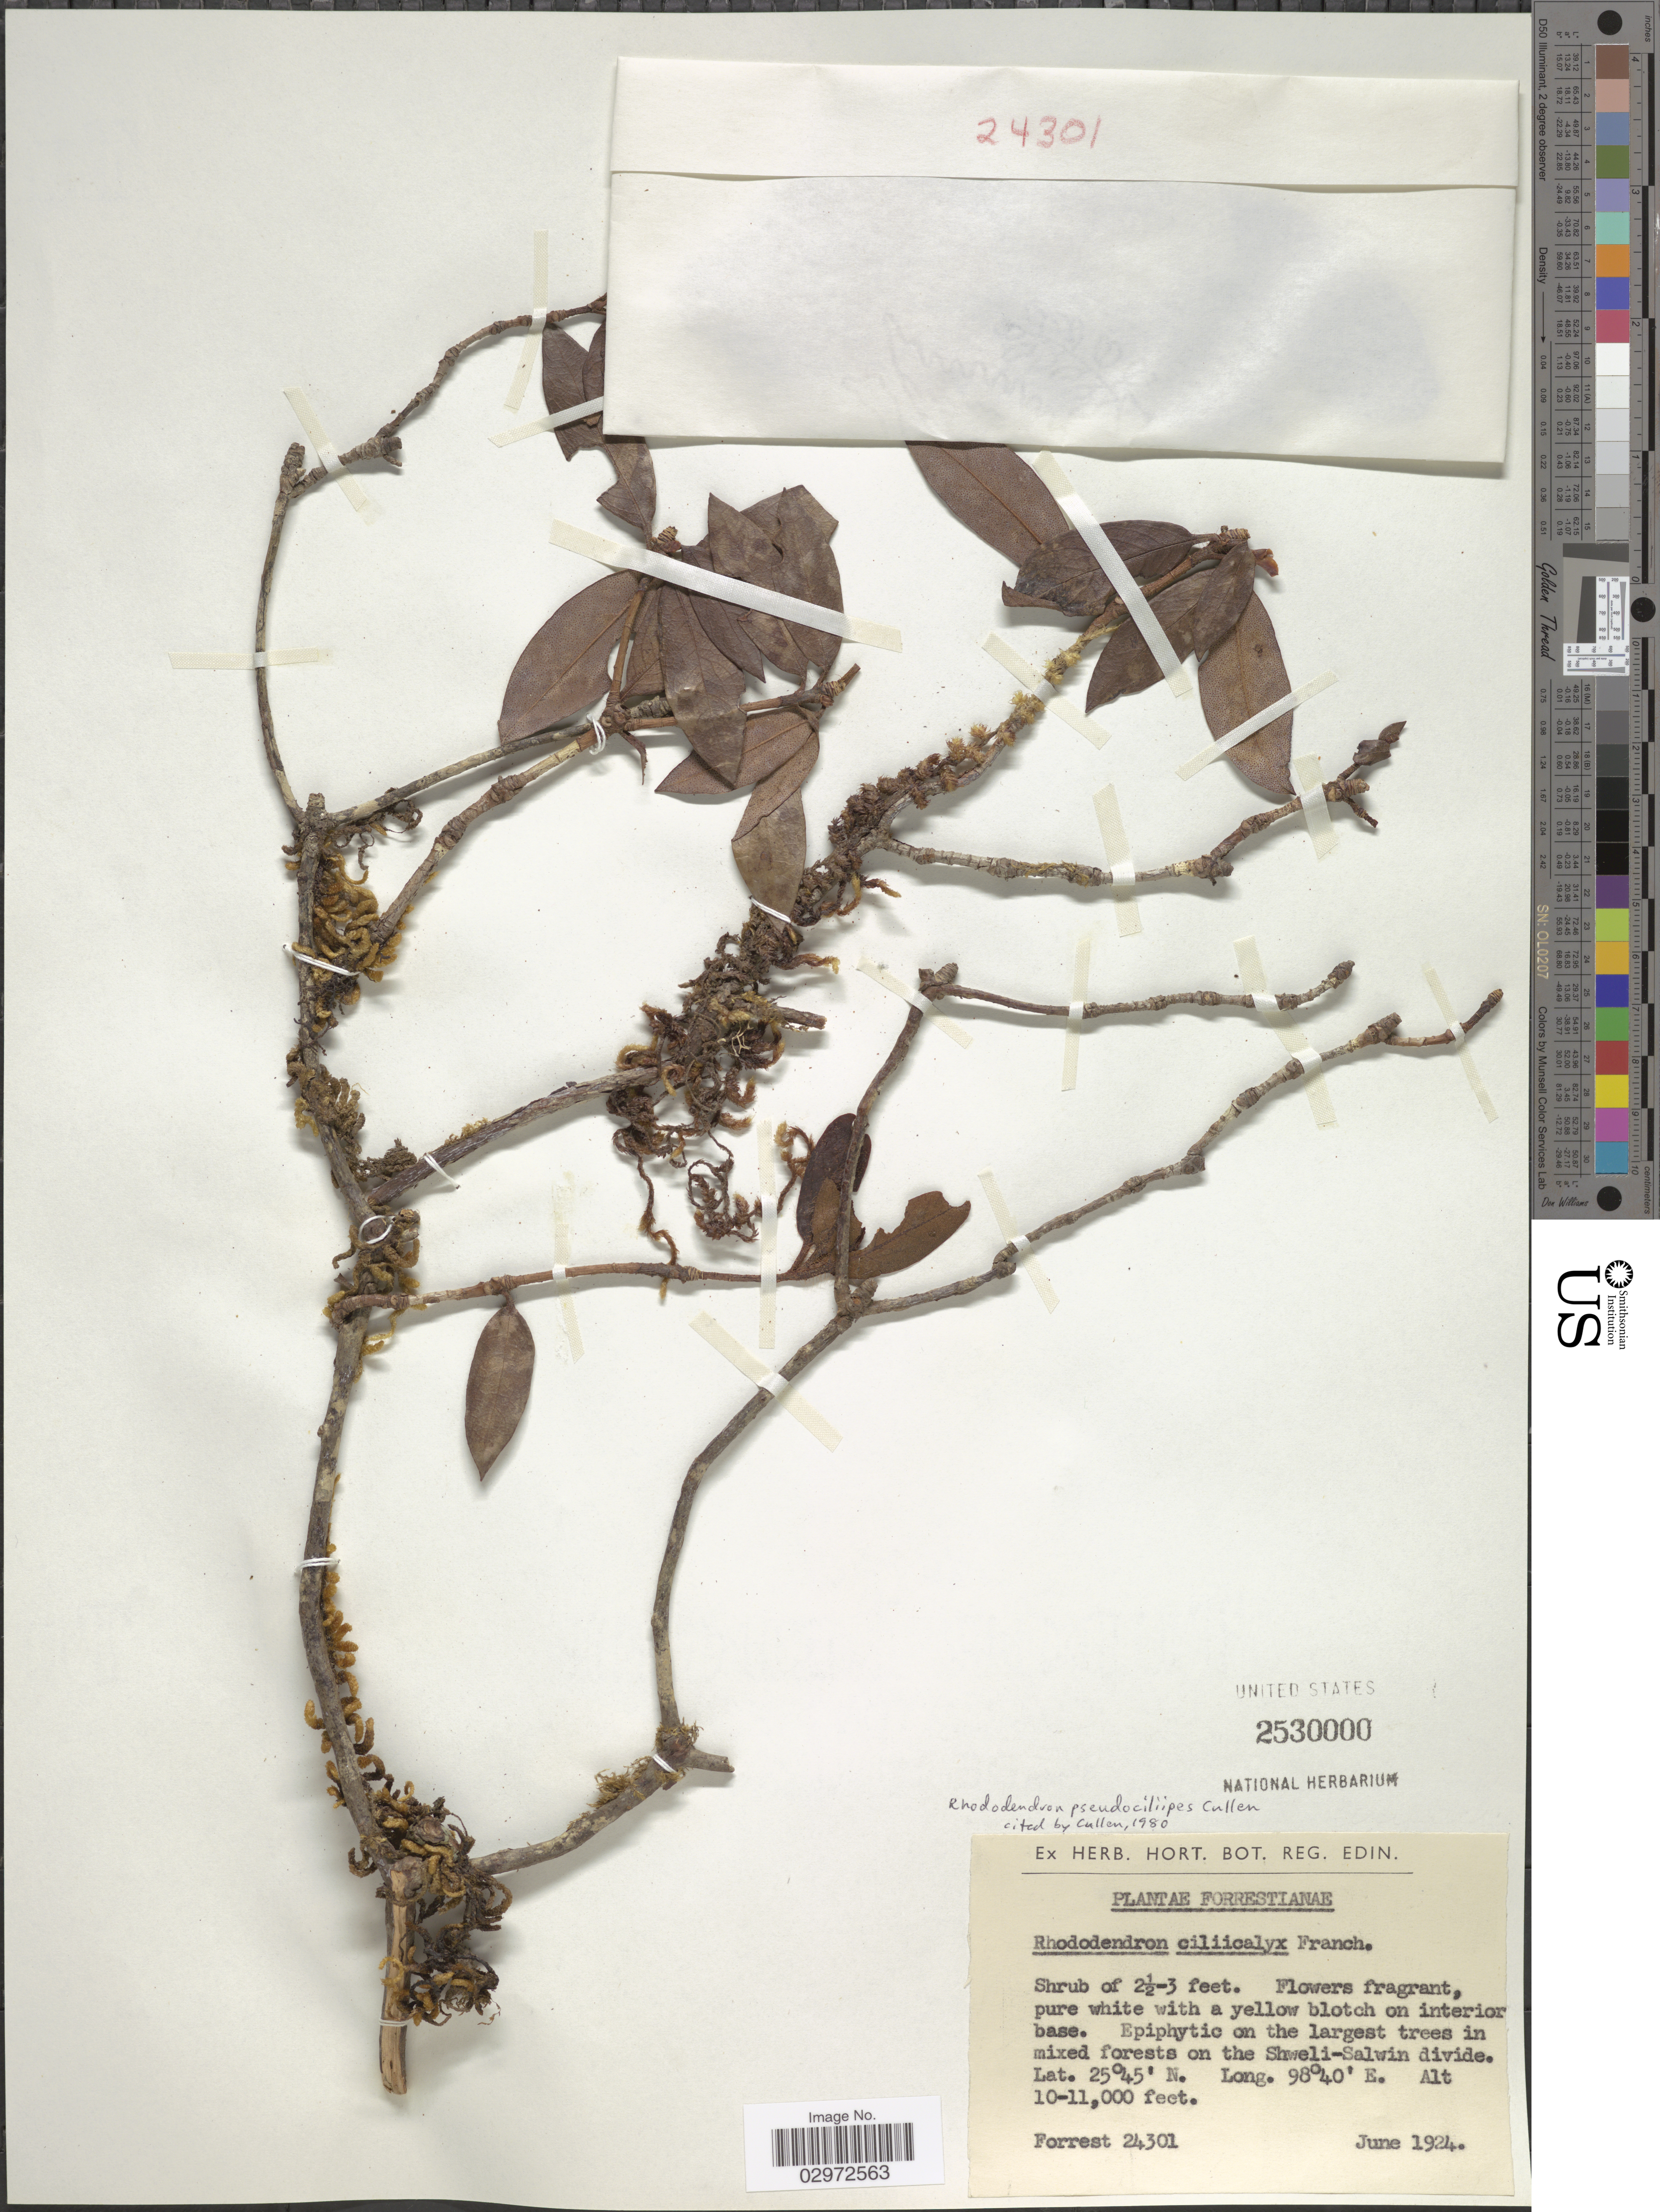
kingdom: Plantae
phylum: Tracheophyta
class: Magnoliopsida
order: Ericales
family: Ericaceae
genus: Rhododendron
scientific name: Rhododendron pseudociliipes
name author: Cullen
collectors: -. Forrest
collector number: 24301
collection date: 1924-06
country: China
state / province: Yunnan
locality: On the Shweli-Salwin divide.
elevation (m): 3048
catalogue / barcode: US 2530000